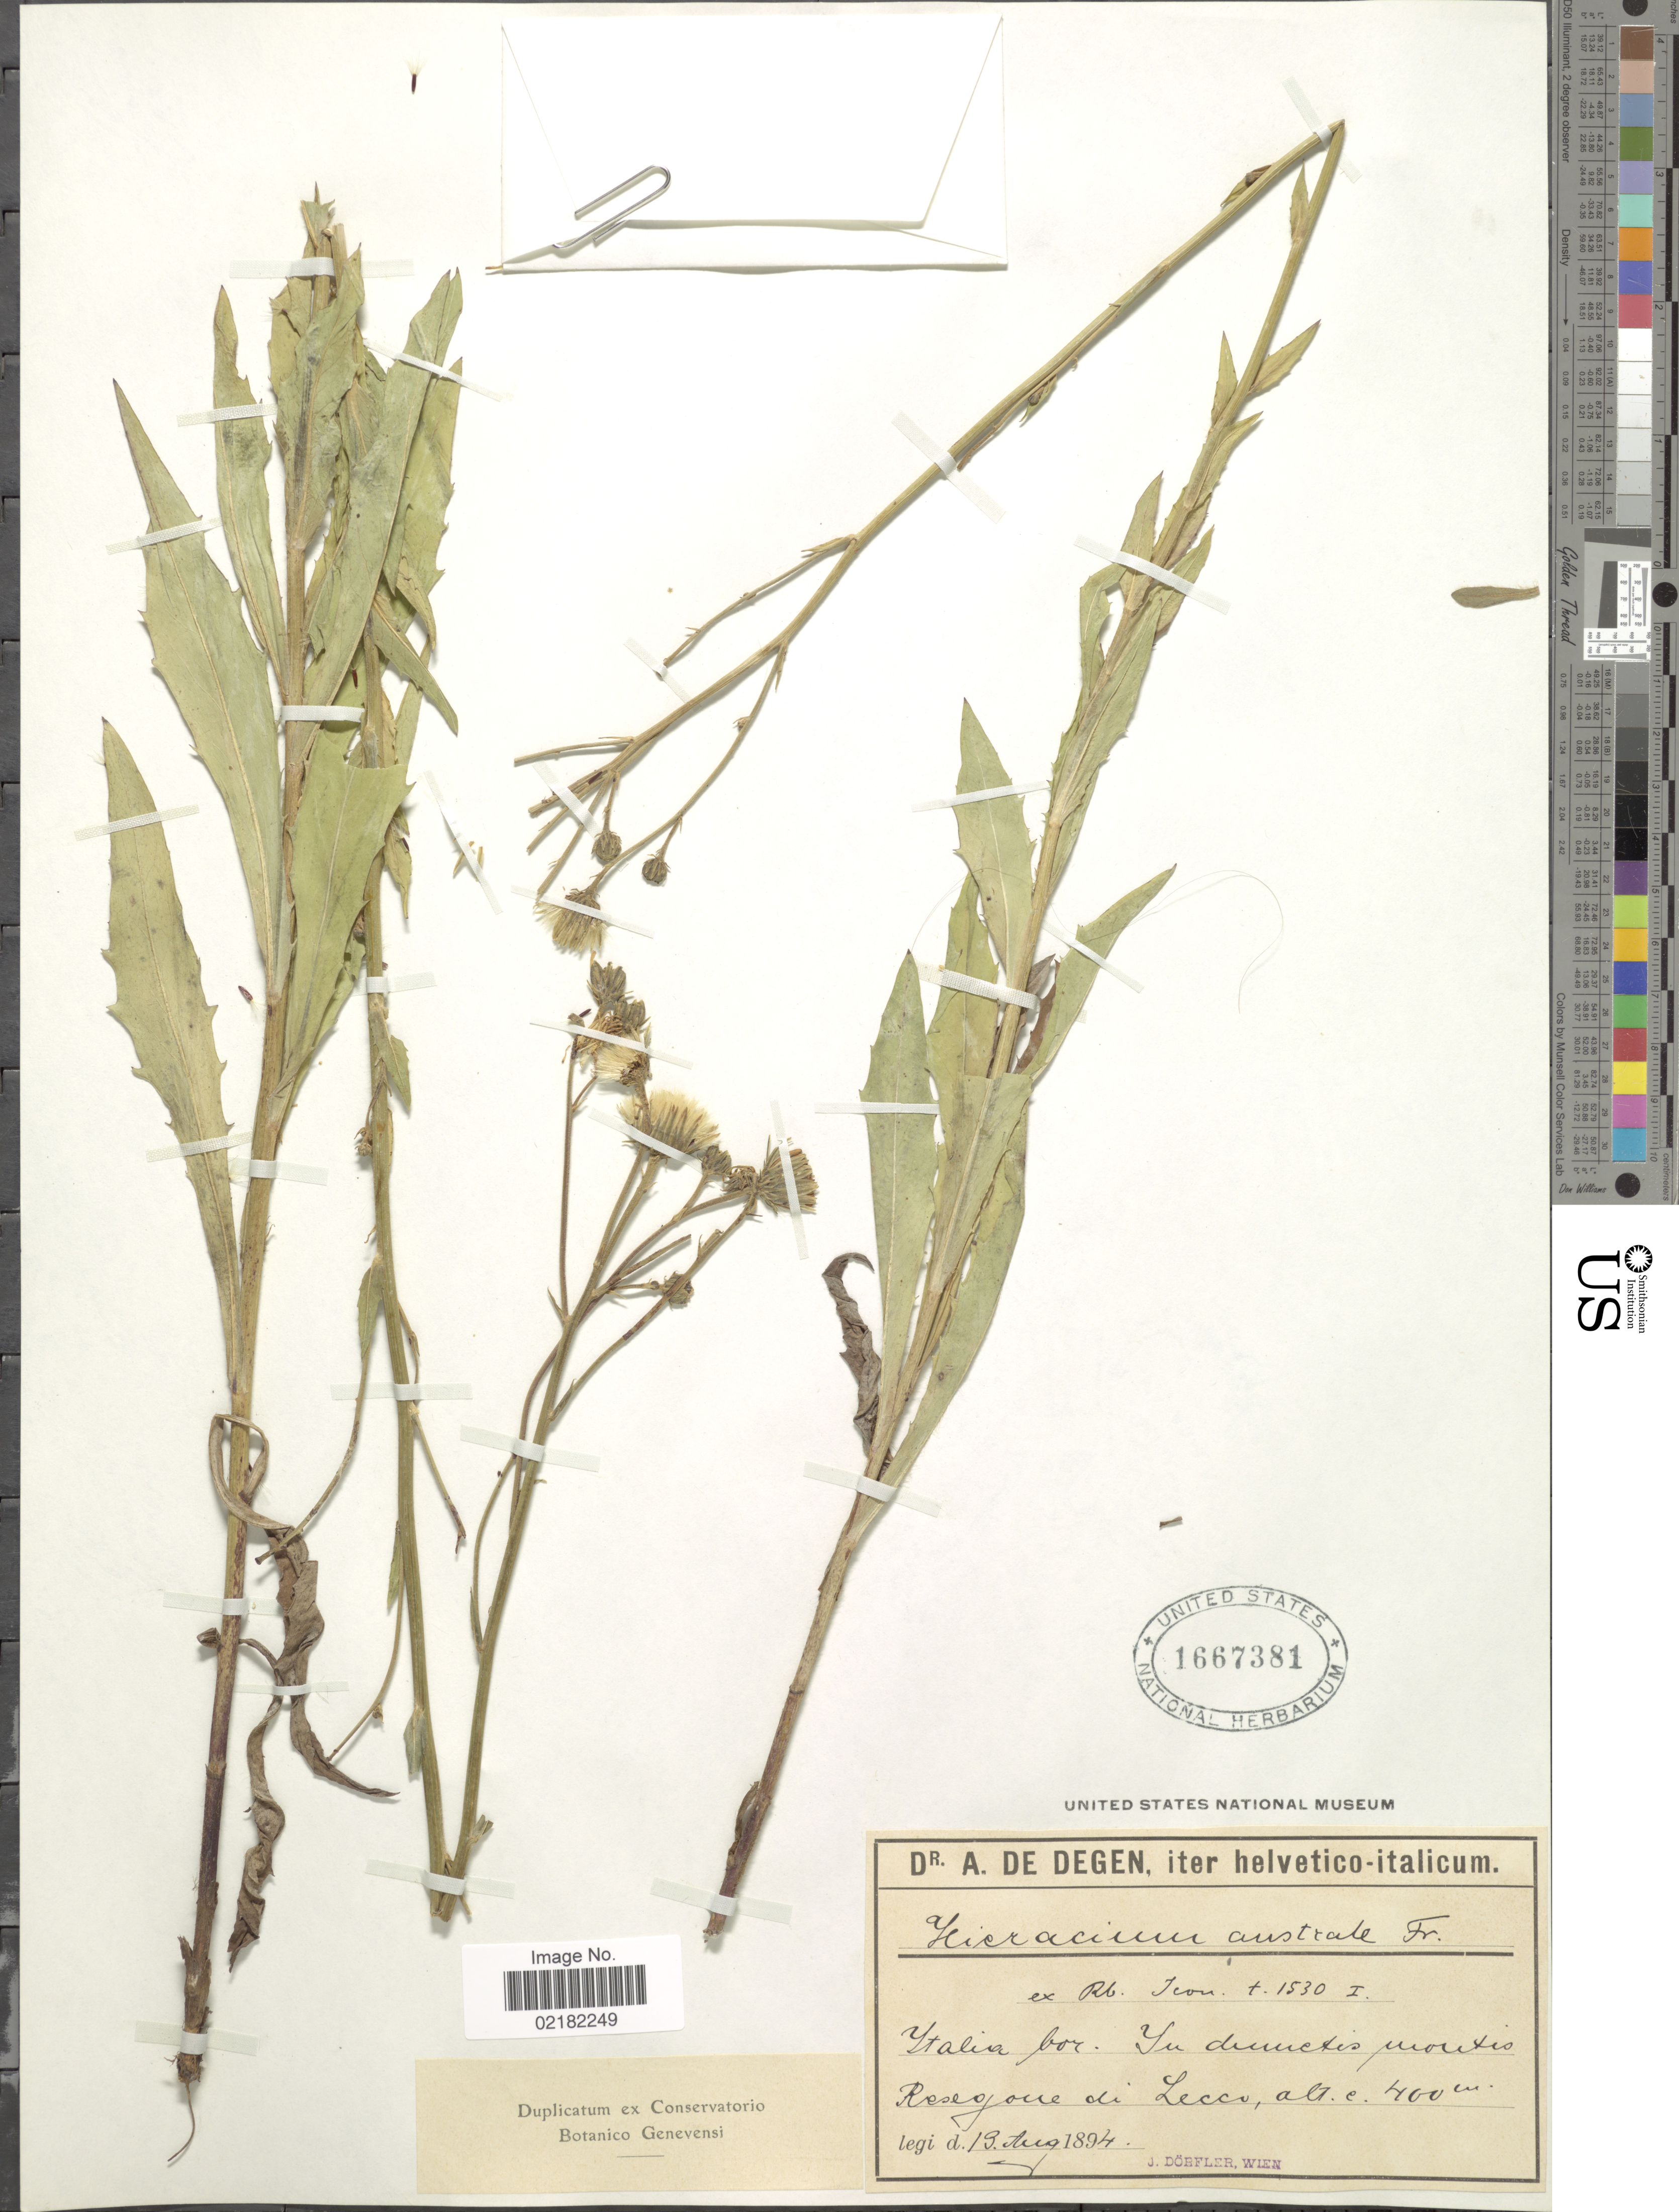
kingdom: Plantae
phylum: Tracheophyta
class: Magnoliopsida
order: Asterales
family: Asteraceae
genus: Hieracium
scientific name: Hieracium austriacum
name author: Zahn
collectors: A. von Degen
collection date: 1894-08-13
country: Italy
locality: Ytalia bor., Yu dumetis montis resjone di Lecco, iter helvetico-italicum. [interpreted]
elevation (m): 400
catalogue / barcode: US 1667381